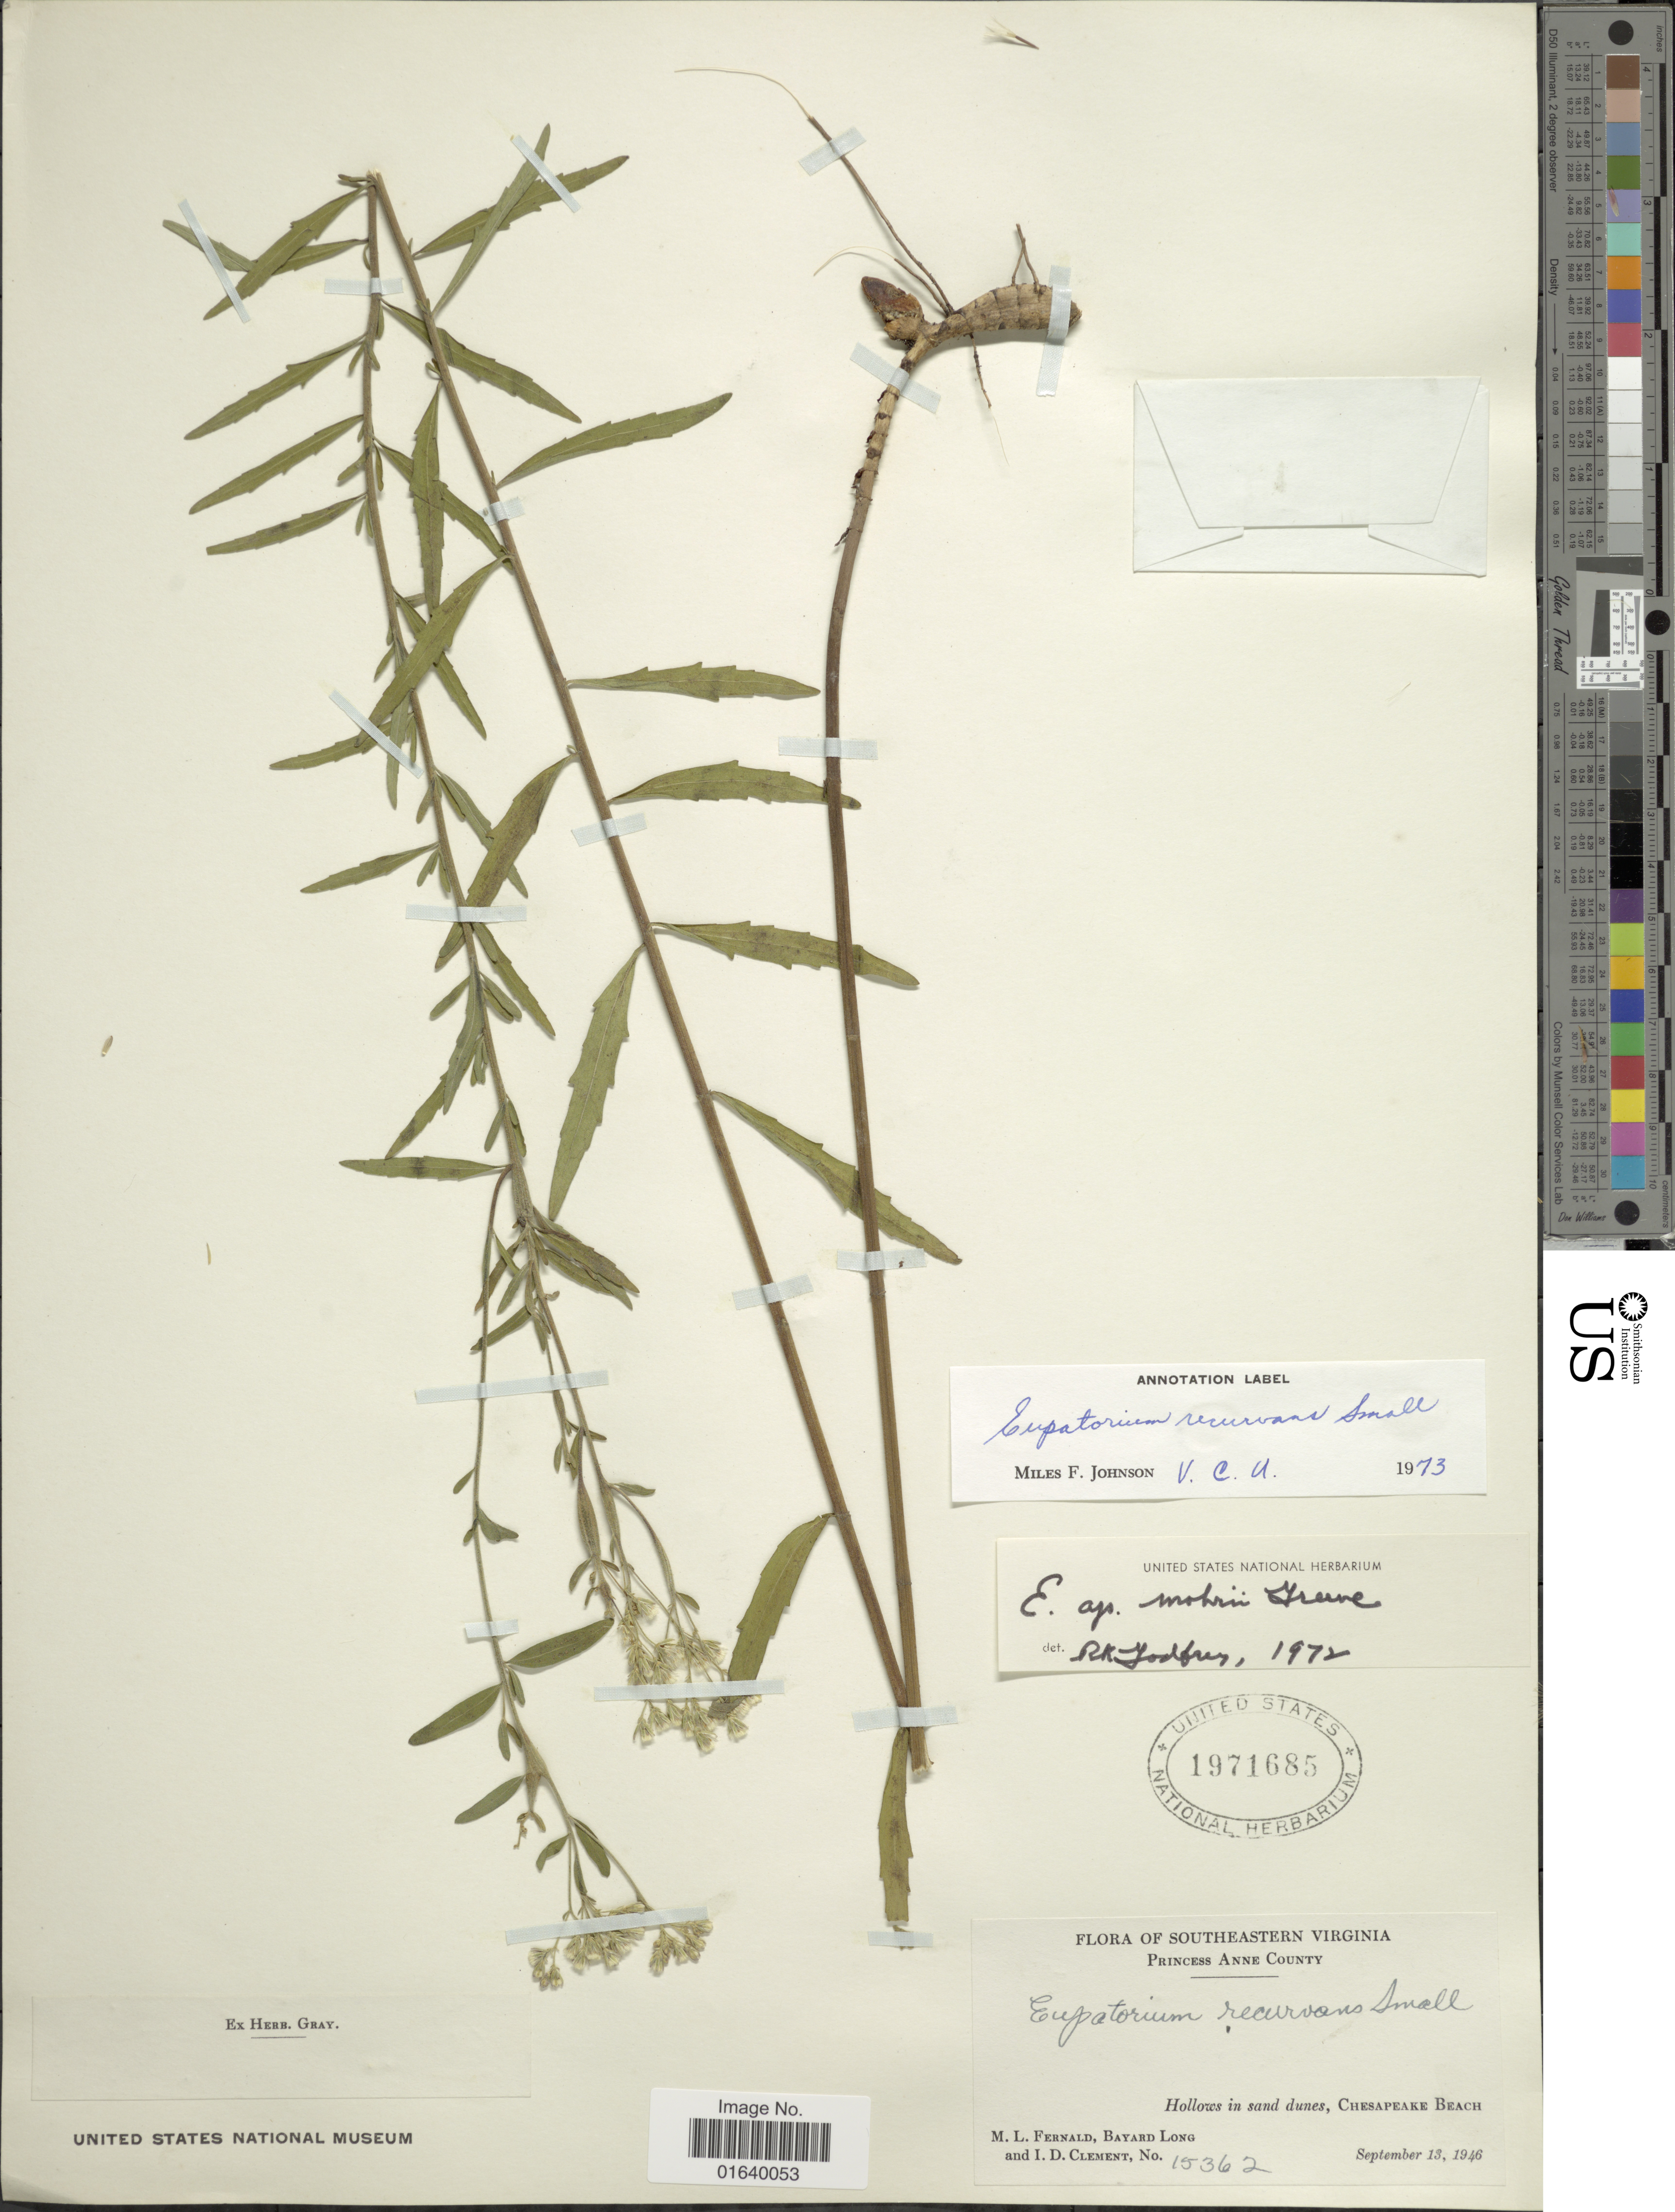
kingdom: Plantae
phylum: Tracheophyta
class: Magnoliopsida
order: Asterales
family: Asteraceae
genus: Eupatorium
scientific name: Eupatorium recurvans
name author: Small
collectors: M. L. Fernald, B. Long & I. Clement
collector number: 15362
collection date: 1946-09-13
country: United States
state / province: Virginia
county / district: City of Virginia Beach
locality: Southeastern Virginia, Princess Anne County, Hollows in sand dunes, Chesapeake Beach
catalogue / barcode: US 1971685